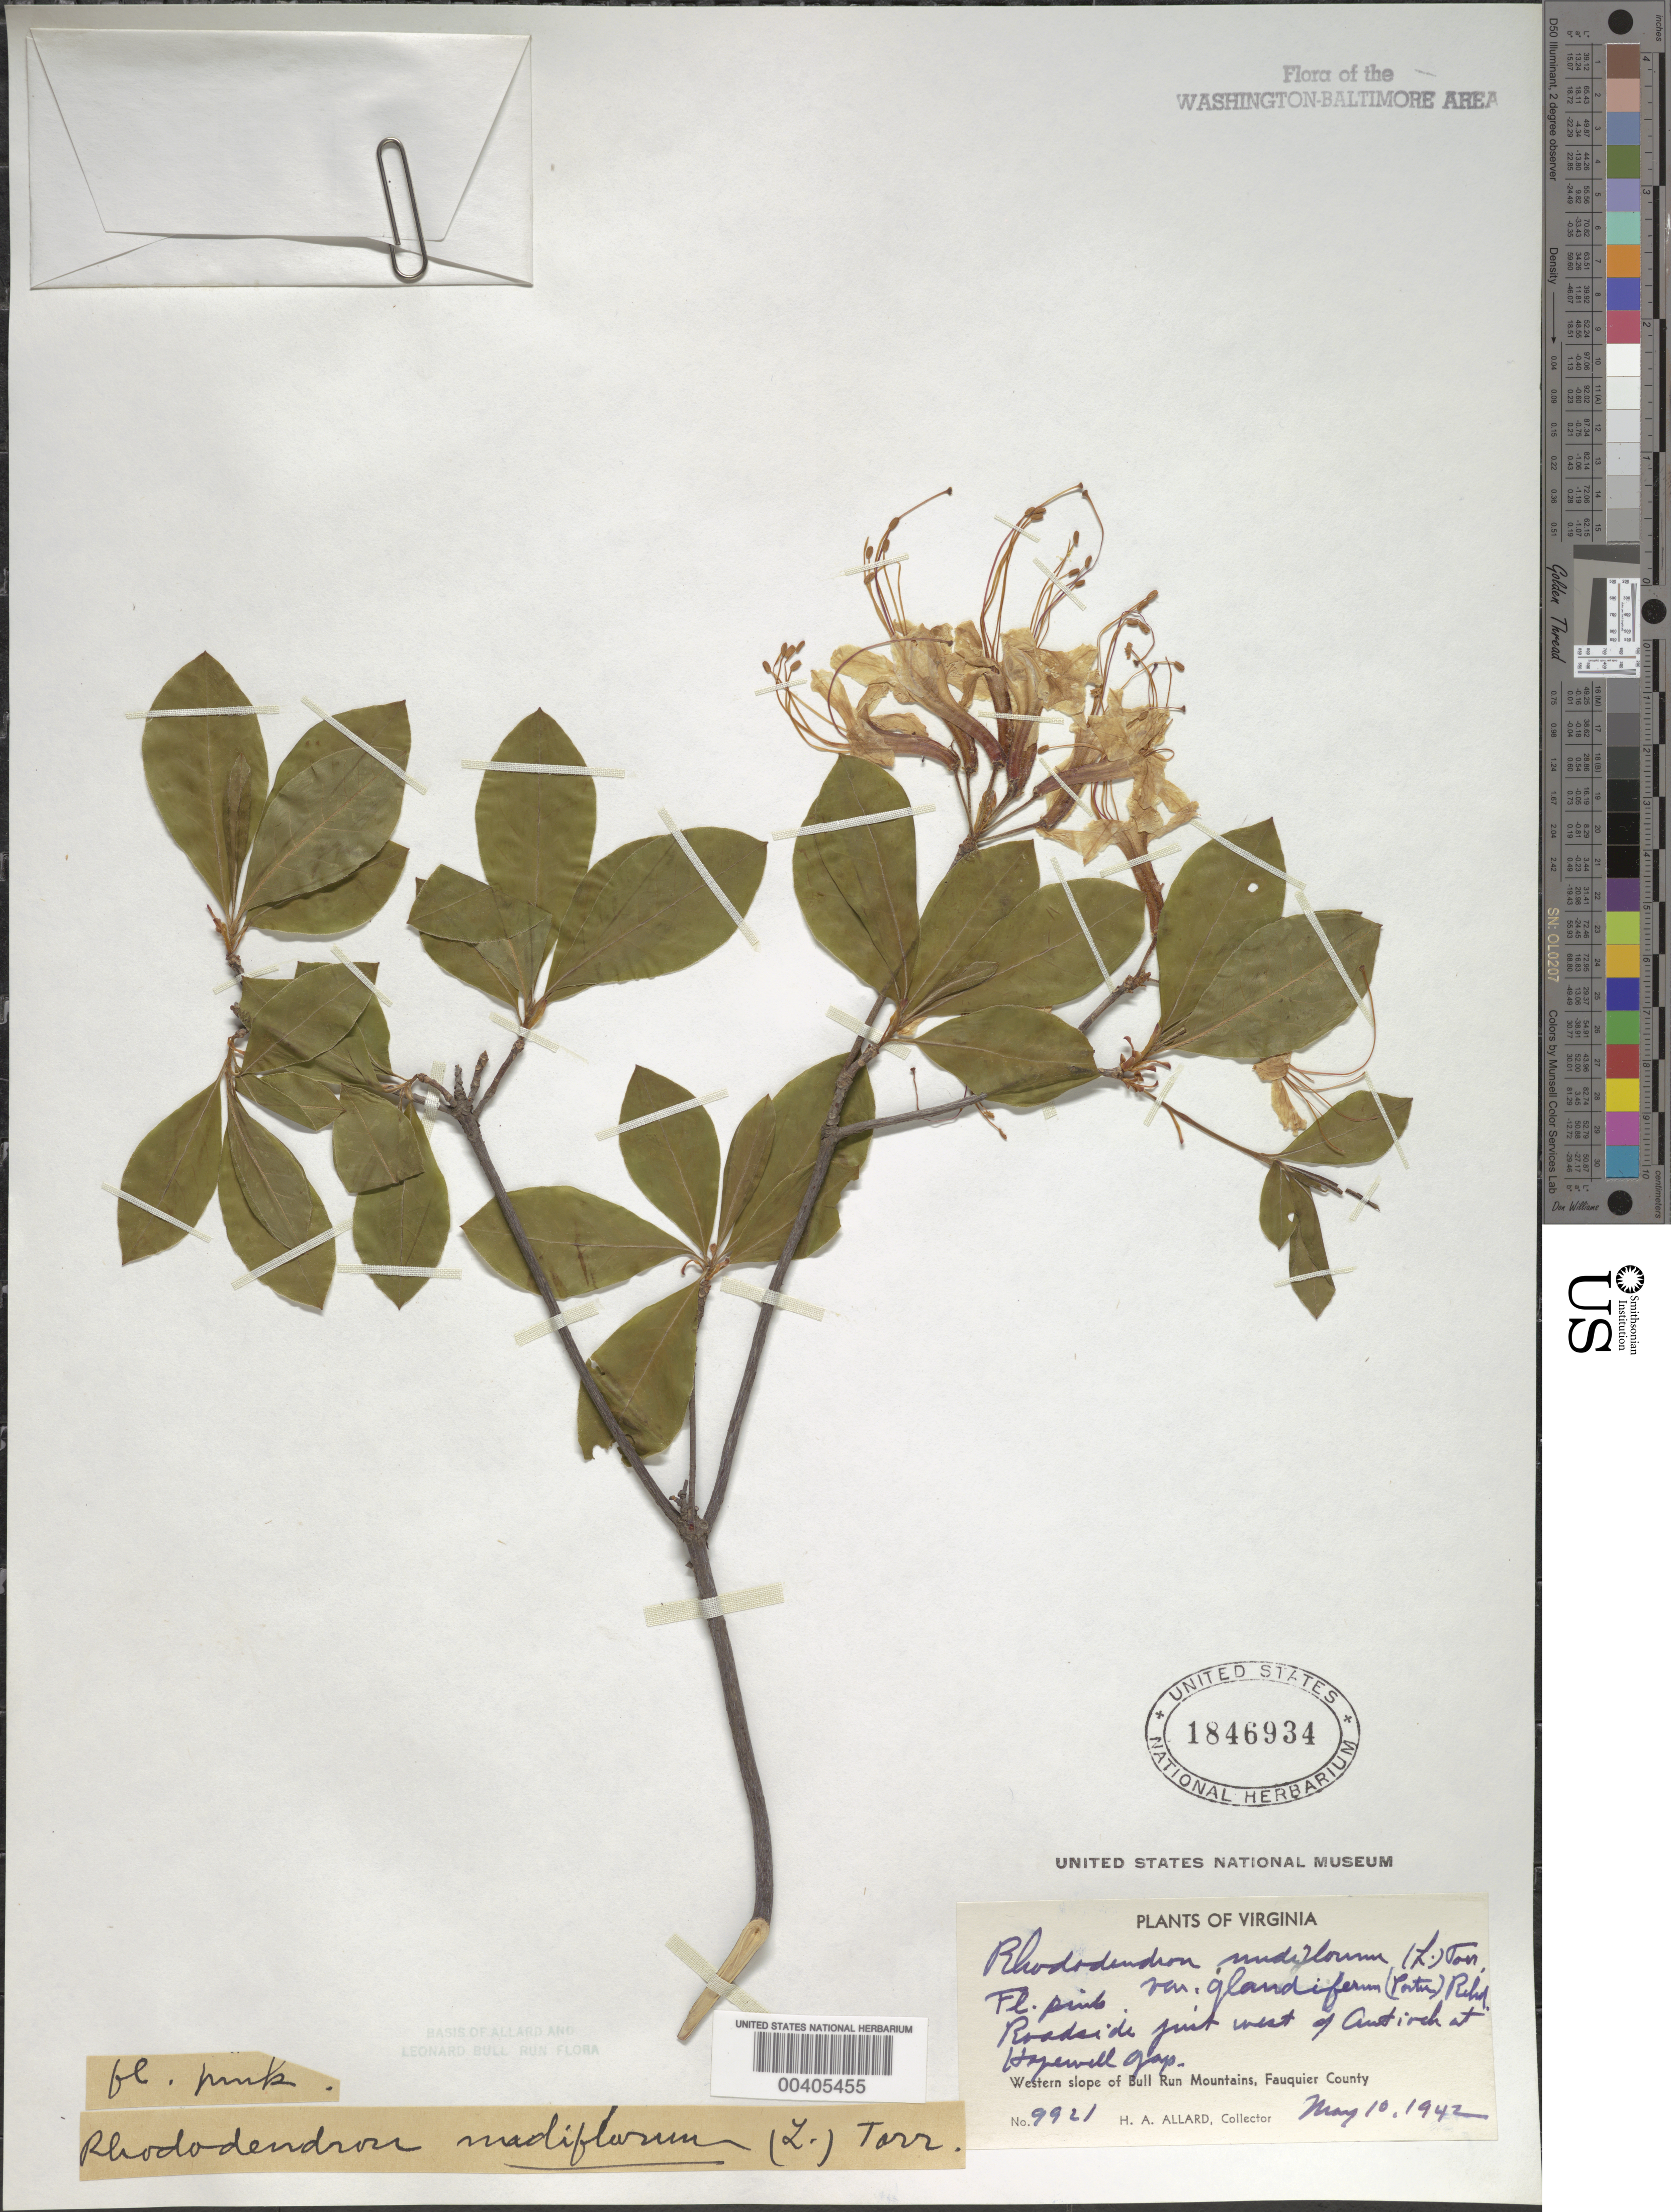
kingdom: Plantae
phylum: Tracheophyta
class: Magnoliopsida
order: Ericales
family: Ericaceae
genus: Rhododendron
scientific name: Rhododendron periclymenoides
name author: (Michx.) Shinners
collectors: H. A. Allard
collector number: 9921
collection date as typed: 10 May 1942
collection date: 1942-05-10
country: United States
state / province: Virginia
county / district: Fauquier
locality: West of Antioch at Hopewell Gap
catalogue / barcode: US 1846934